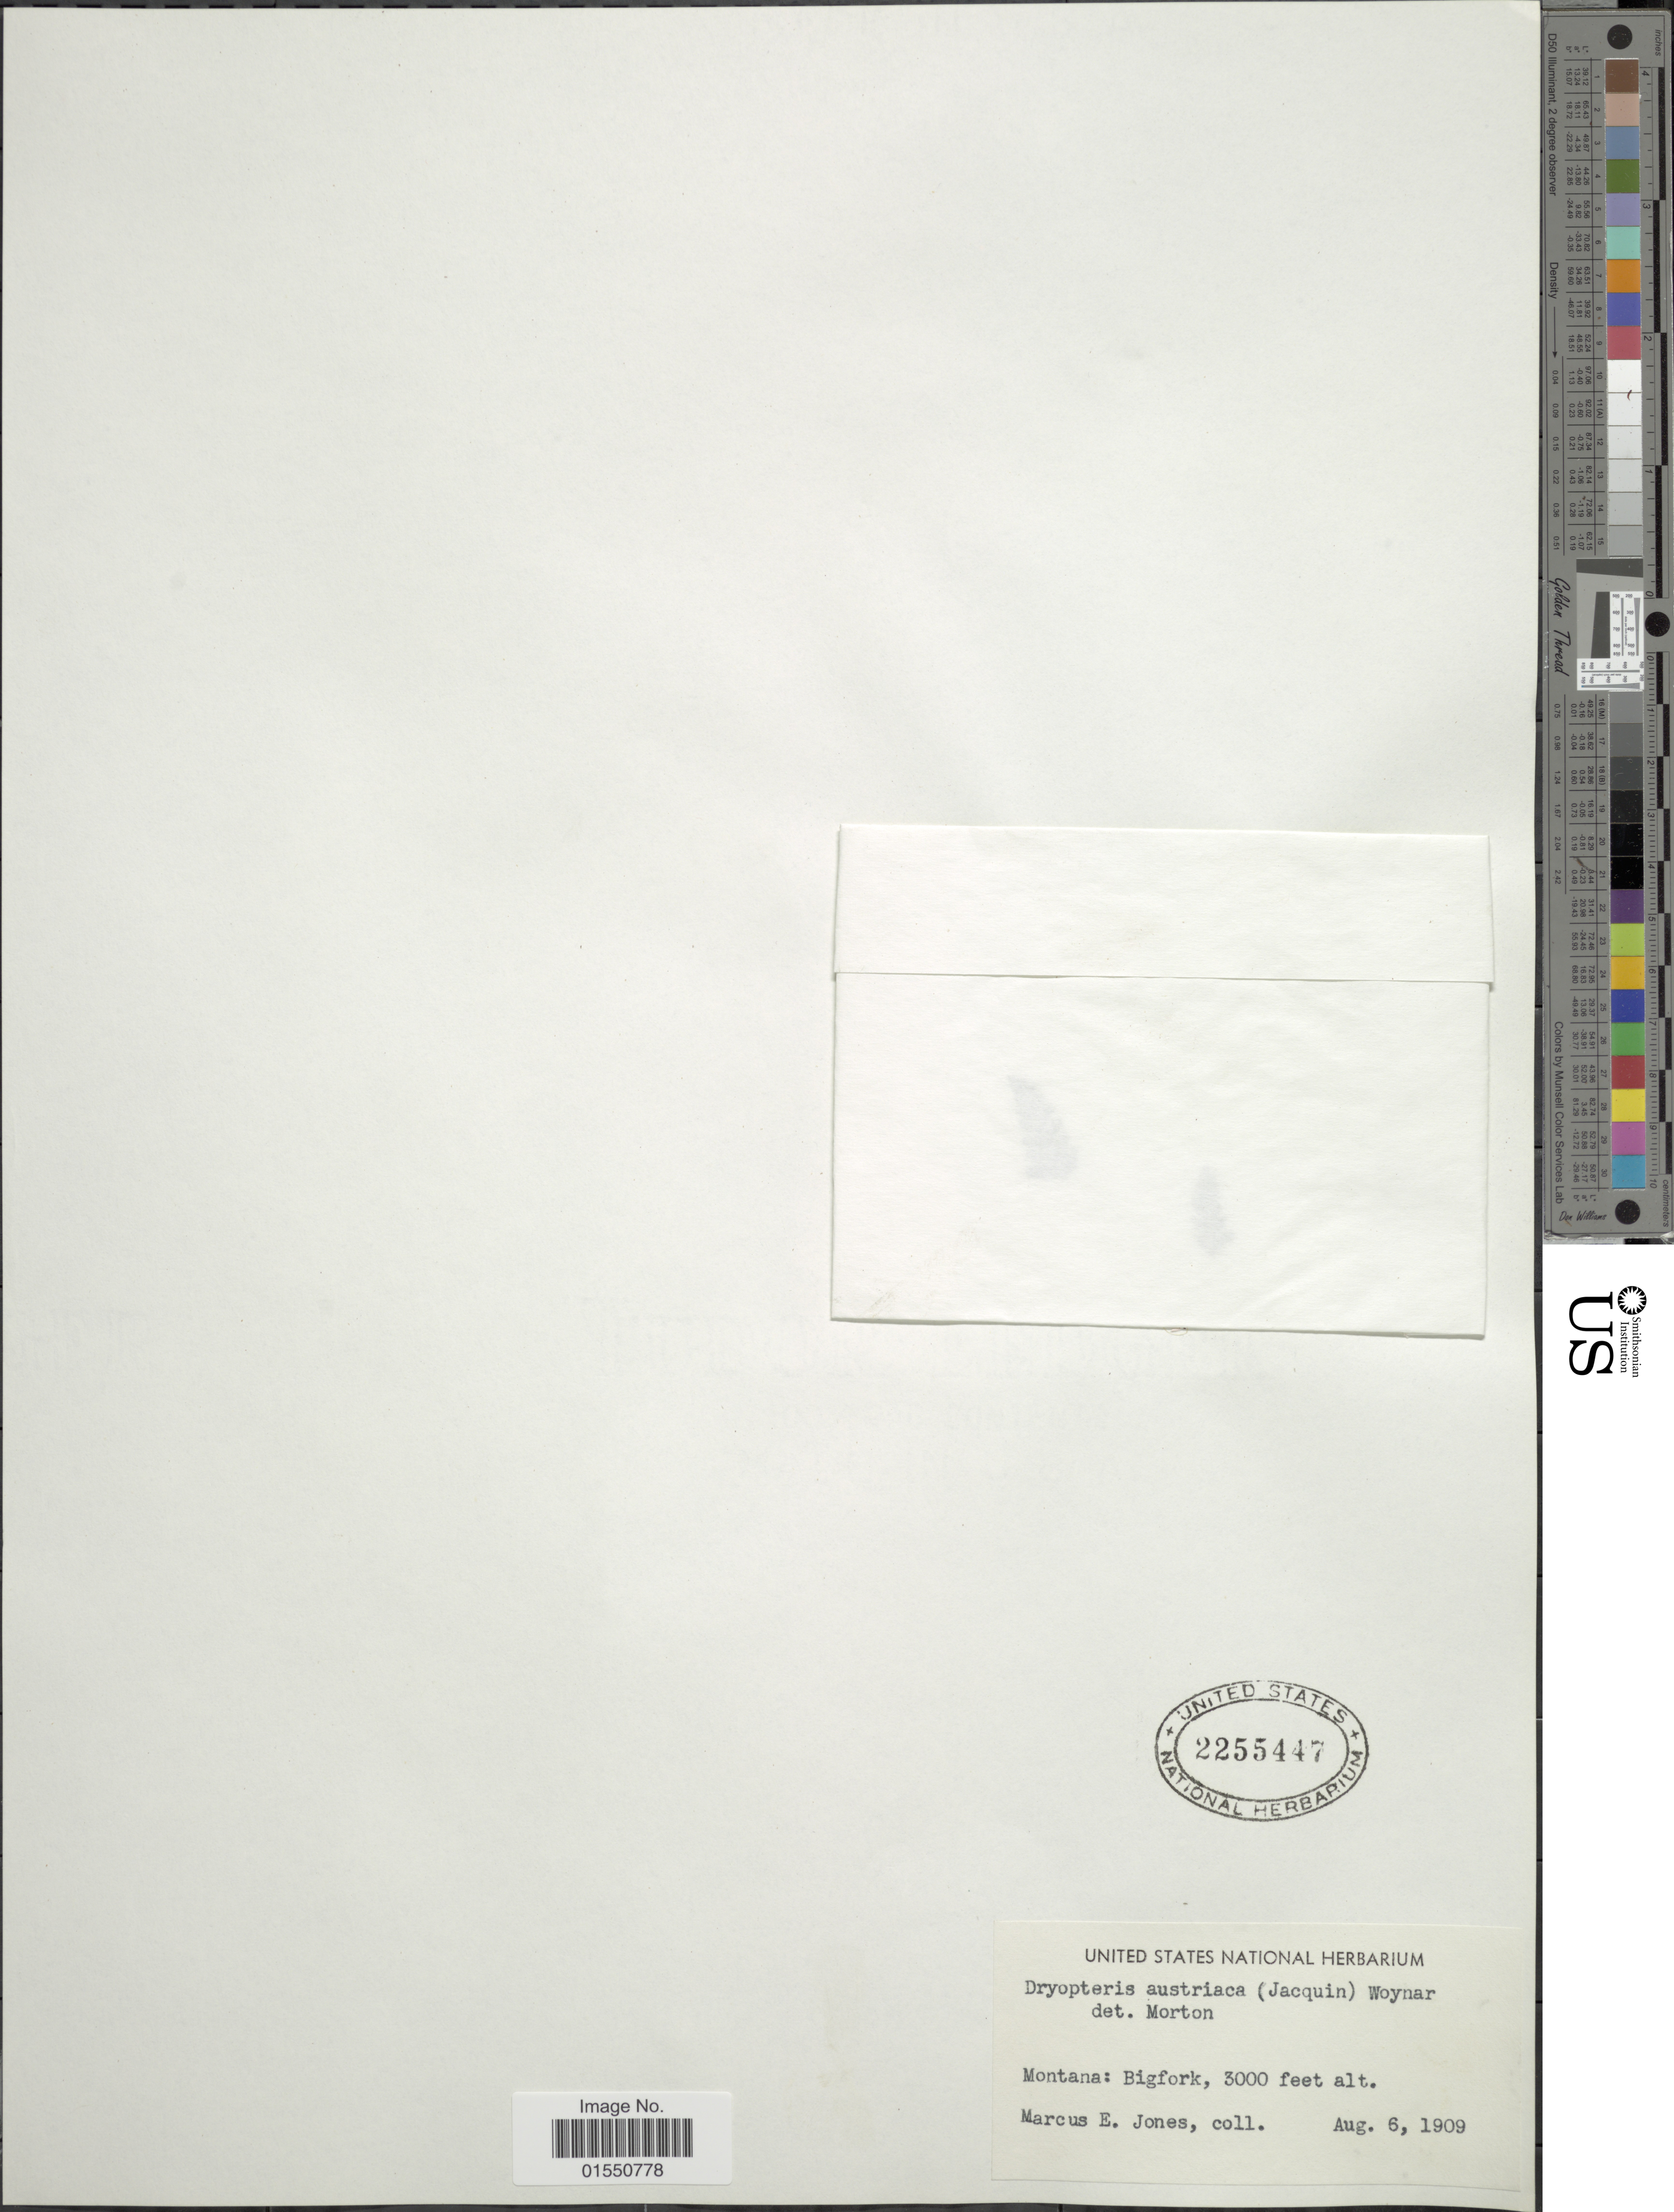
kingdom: Plantae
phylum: Tracheophyta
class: Polypodiopsida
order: Polypodiales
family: Dryopteridaceae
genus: Dryopteris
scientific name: Dryopteris expansa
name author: (C. Presl) Fraser-Jenk. & Jermy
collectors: M. E. Jones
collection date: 1909-08-06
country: United States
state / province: Montana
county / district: Lake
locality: Bigfork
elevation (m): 914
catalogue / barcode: US 2255447